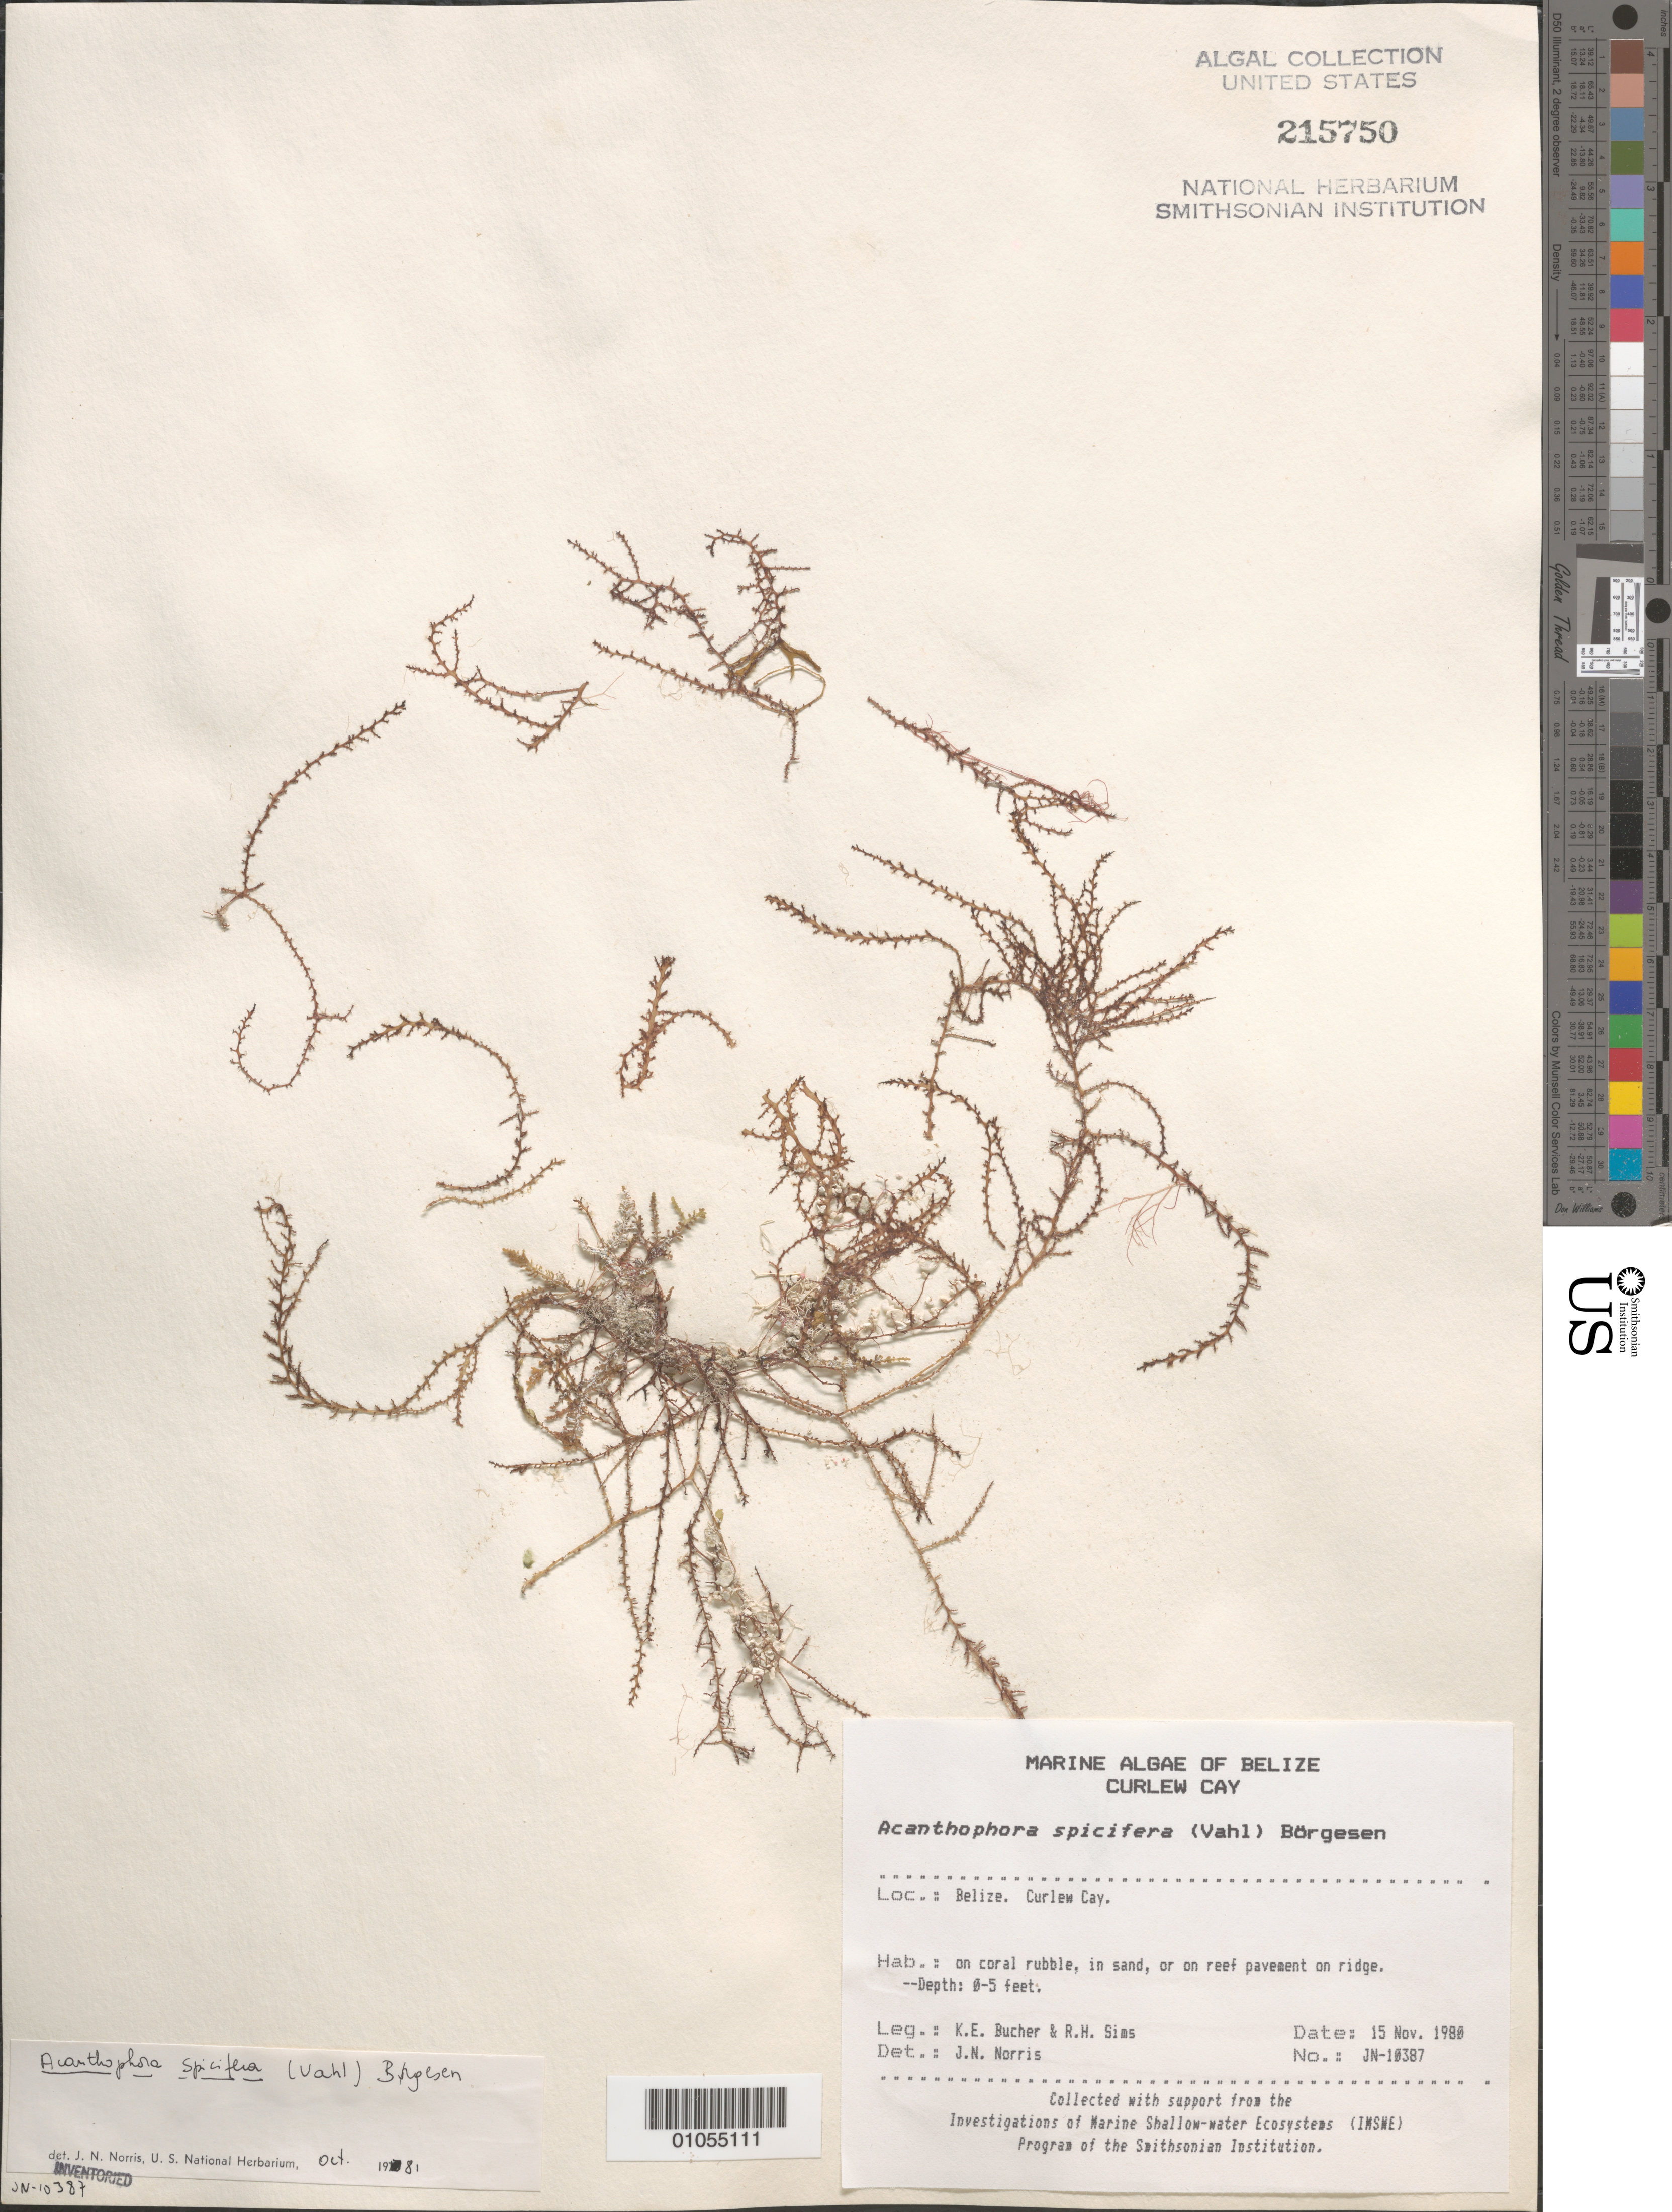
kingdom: Plantae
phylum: Rhodophyta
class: Florideophyceae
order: Ceramiales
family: Rhodomelaceae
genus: Acanthophora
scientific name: Acanthophora spicifera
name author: (Vahl) Børgesen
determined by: Norris, James N.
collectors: K. E. Bucher & R. H. Sims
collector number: JN-10387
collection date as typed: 15 Nov 1980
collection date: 1980-11-15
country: Belize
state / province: Stann Creek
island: Curlew Cay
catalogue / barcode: US 215750